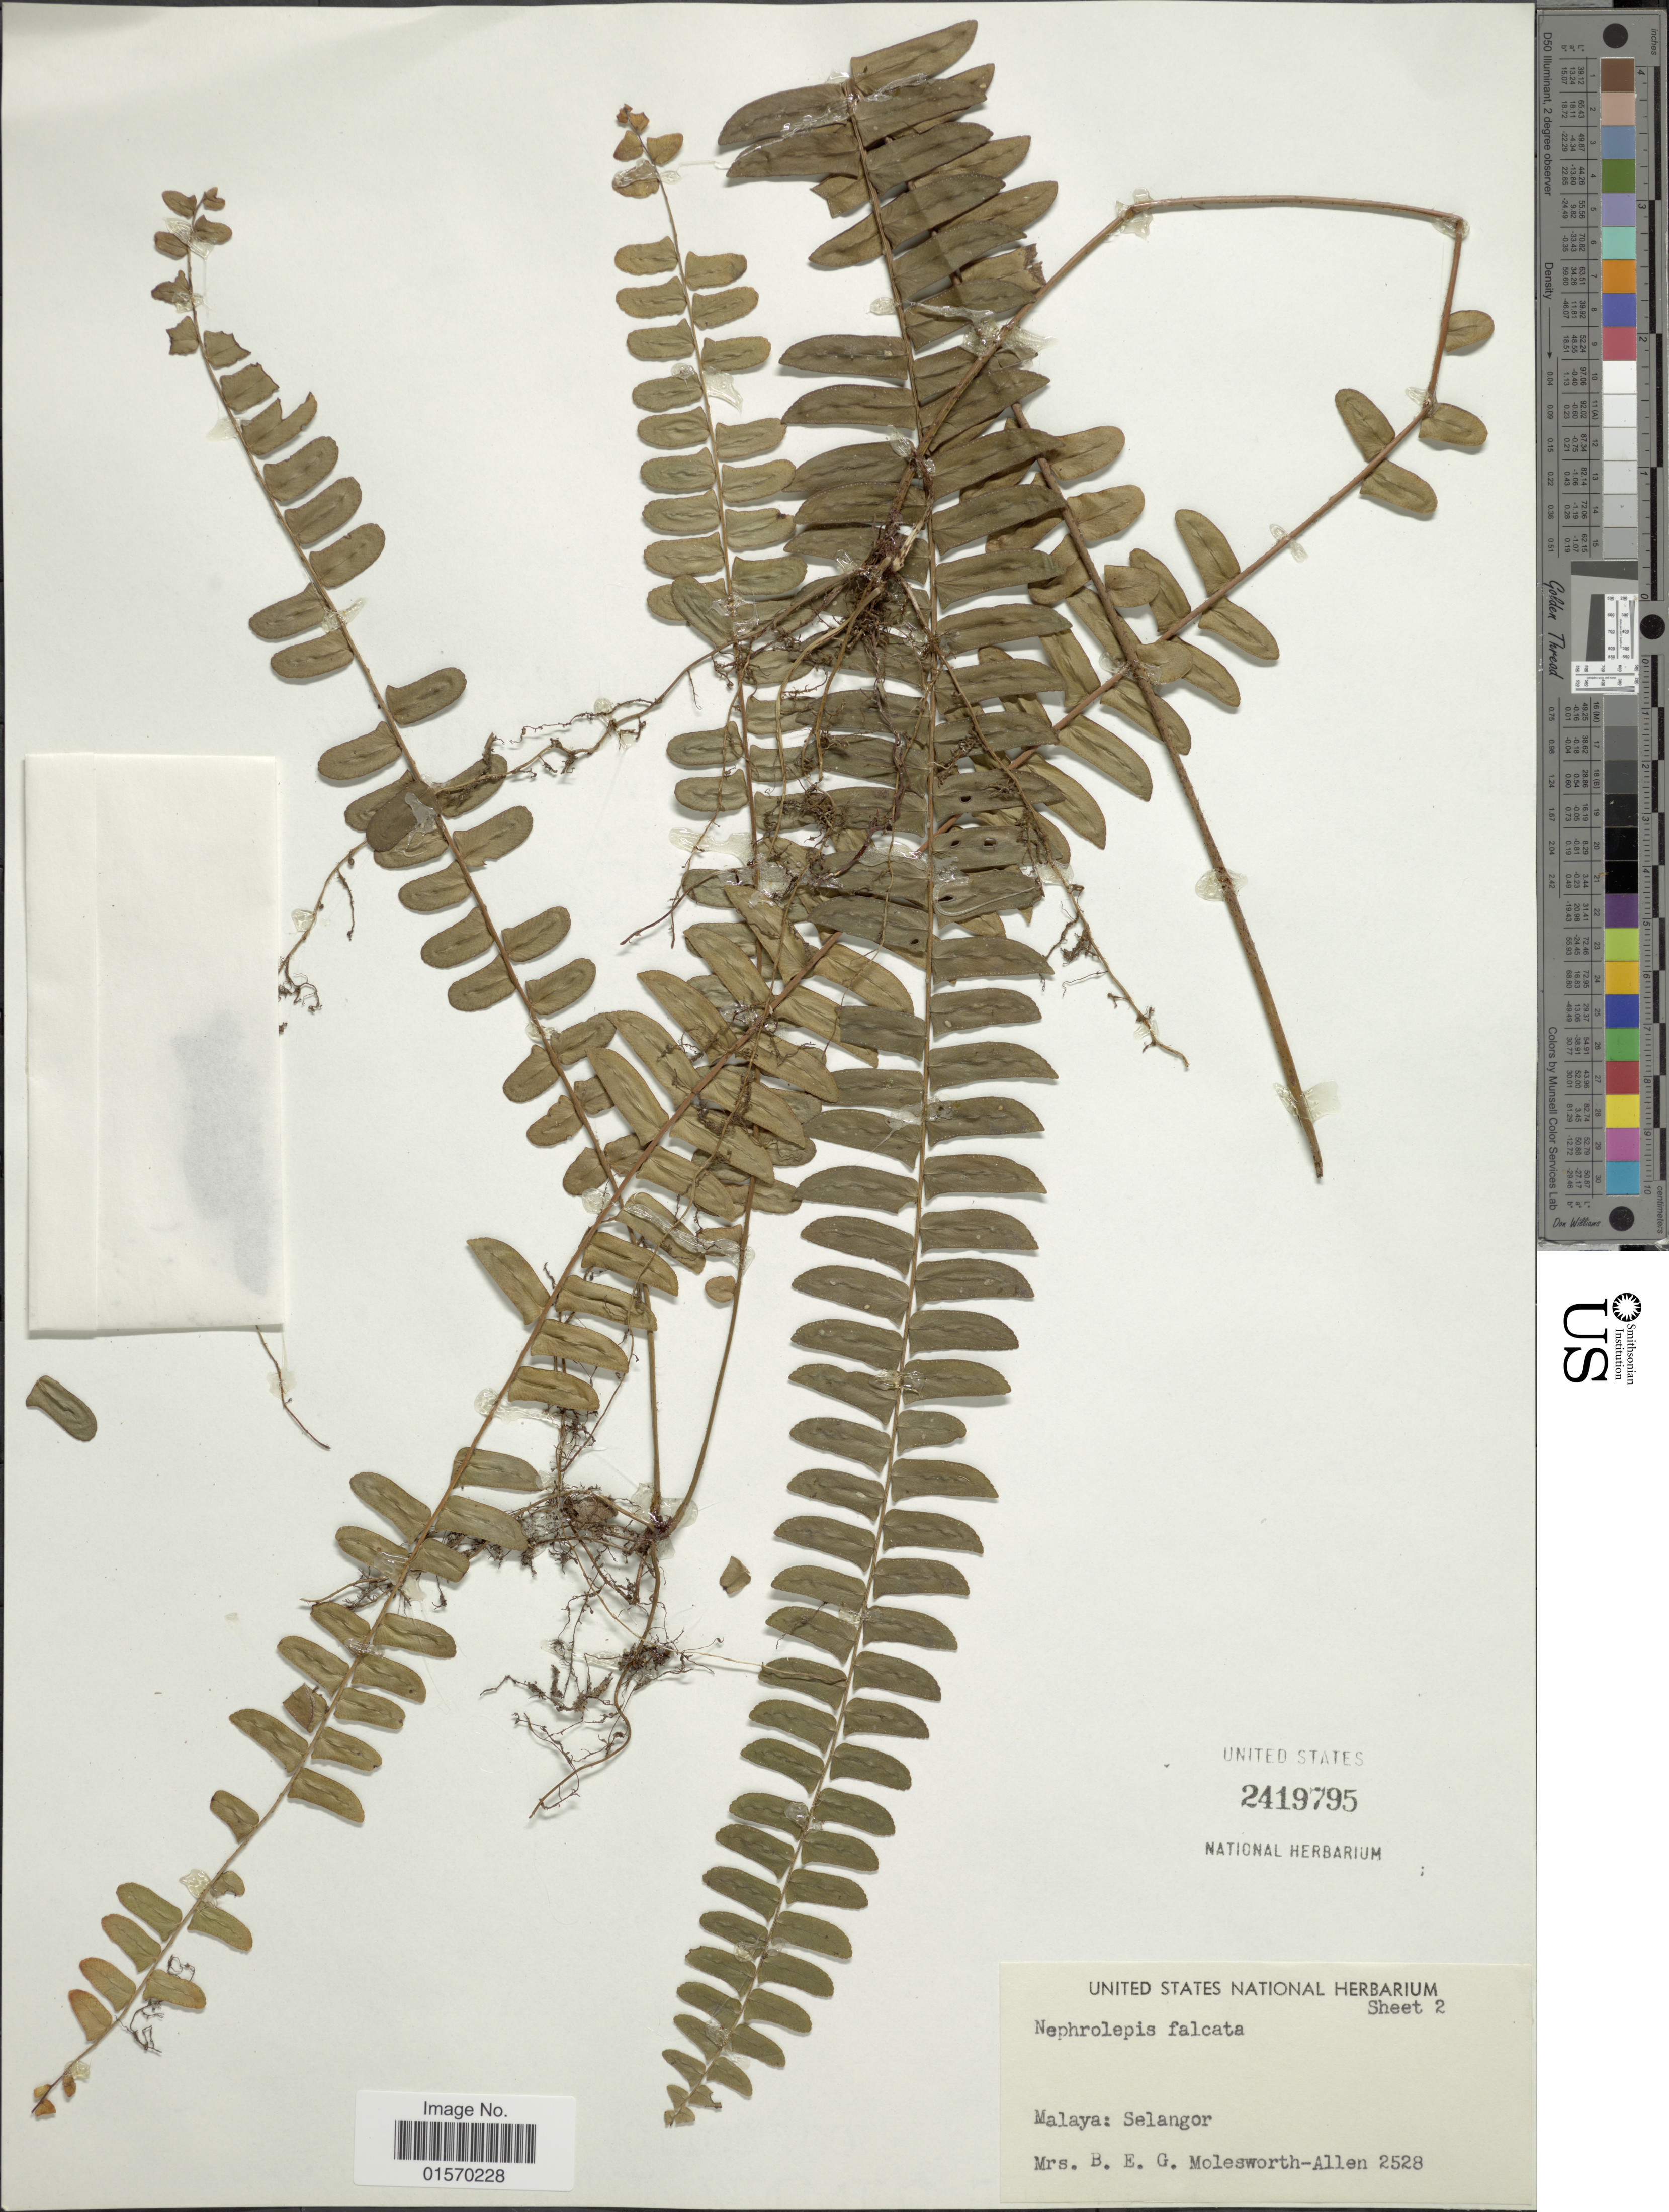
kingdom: Plantae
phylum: Tracheophyta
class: Polypodiopsida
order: Polypodiales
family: Nephrolepidaceae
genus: Nephrolepis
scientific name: Nephrolepis falcata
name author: (Cav.) C. Chr.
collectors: B. E. G. Molesworth-Allen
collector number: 2528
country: Malaysia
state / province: Selangor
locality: Malaya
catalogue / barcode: US 2419795